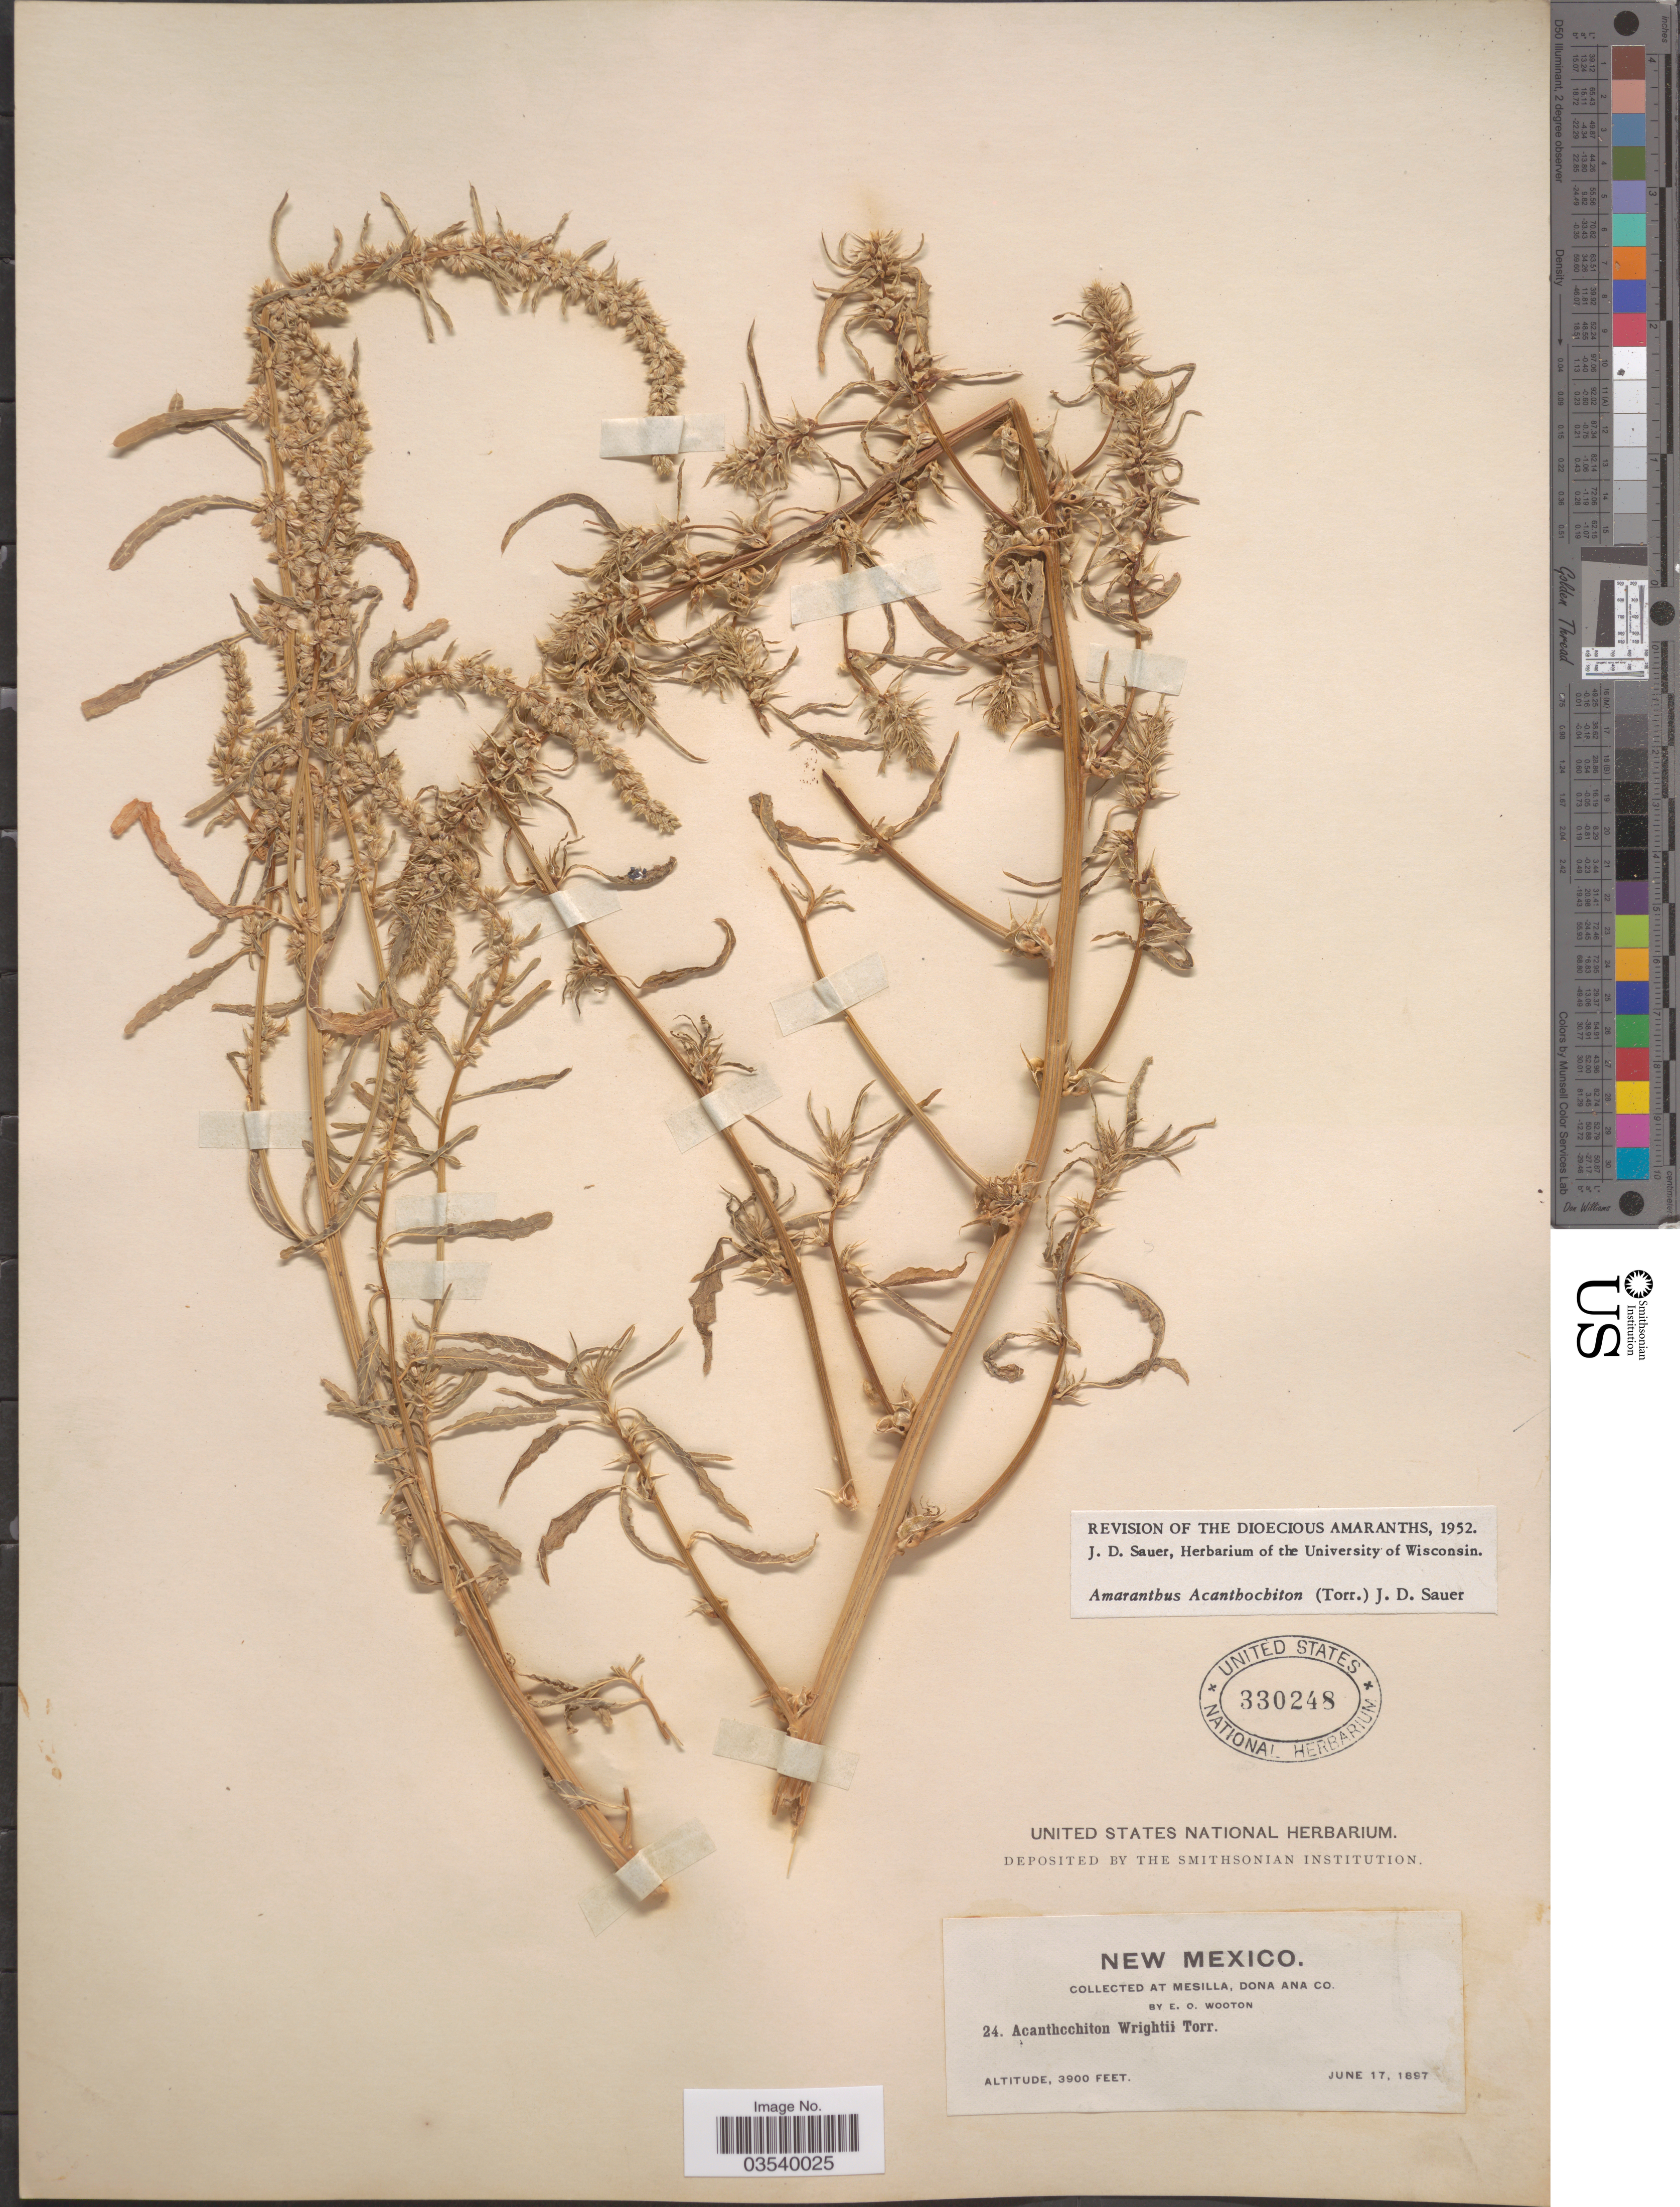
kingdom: Plantae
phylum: Tracheophyta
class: Magnoliopsida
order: Caryophyllales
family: Amaranthaceae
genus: Amaranthus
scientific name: Amaranthus acanthochiton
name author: J.D. Sauer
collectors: E. O. Wooton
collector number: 24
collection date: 1897-06-17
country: United States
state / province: New Mexico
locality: At Mesilla, Dona Ana Co.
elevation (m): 1189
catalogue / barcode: US 330248